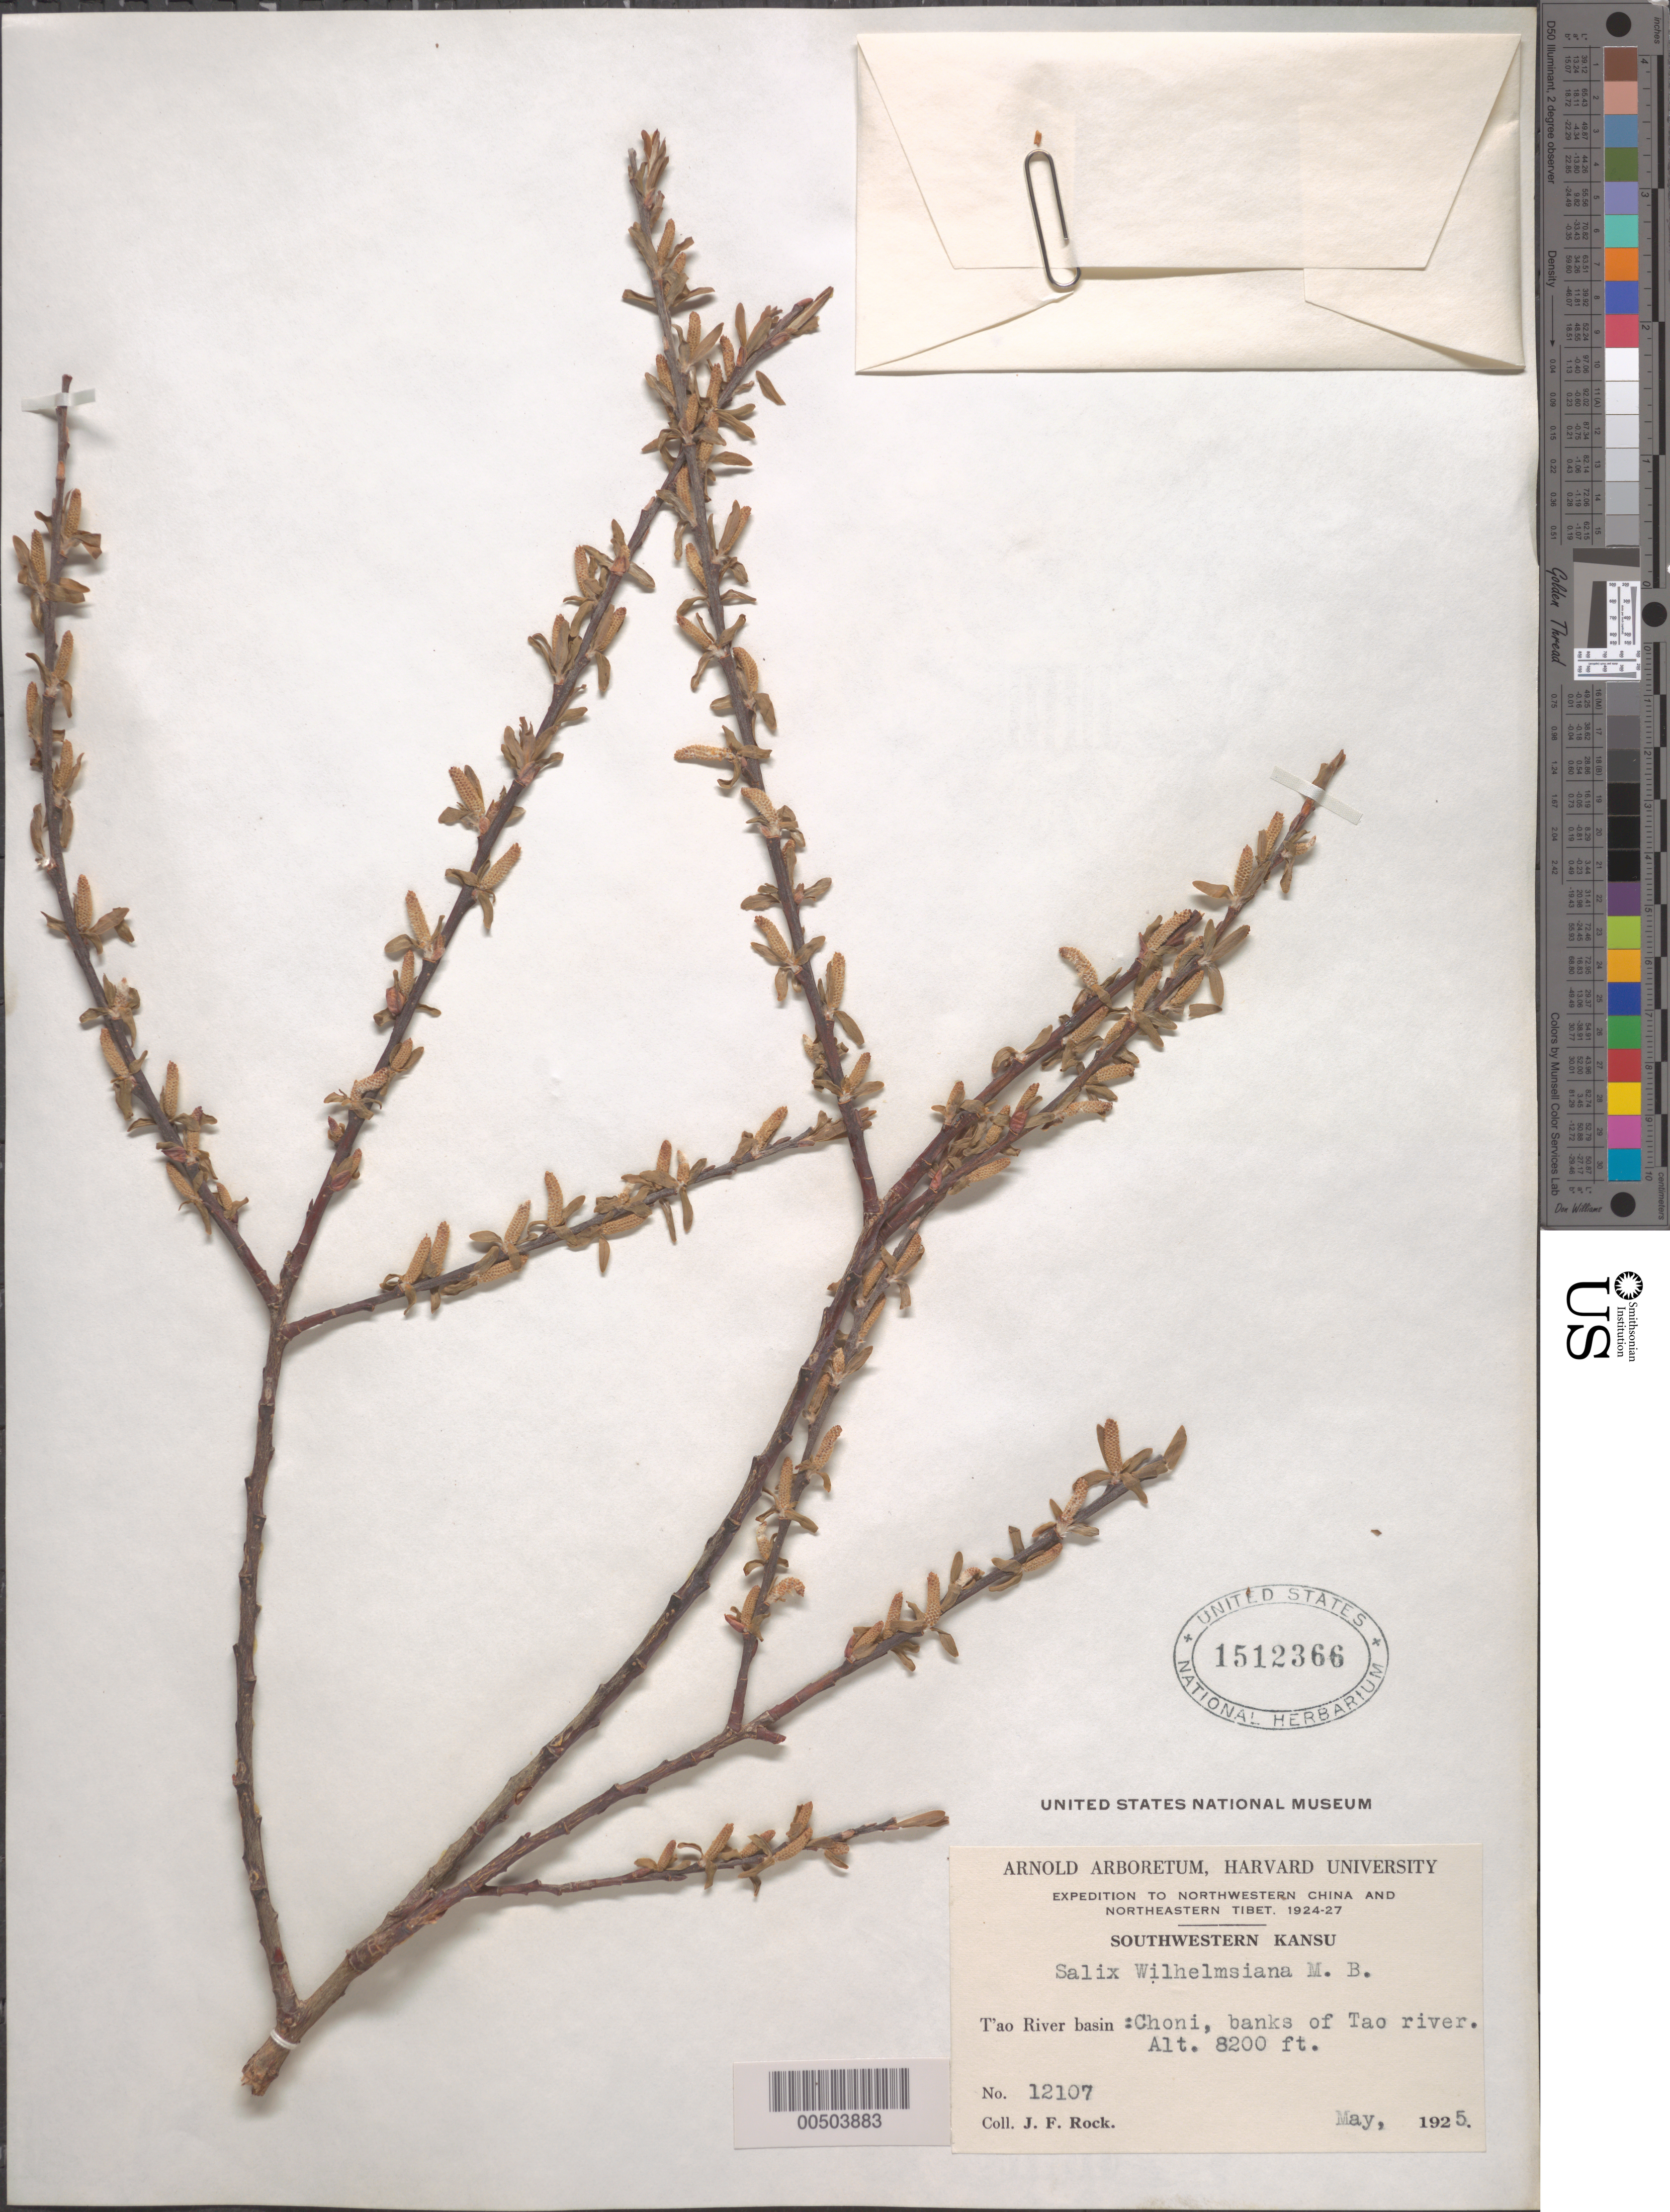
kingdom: Plantae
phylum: Tracheophyta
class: Magnoliopsida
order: Malpighiales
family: Salicaceae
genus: Salix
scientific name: Salix wilhelmsiana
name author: M. Bieb.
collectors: J. F. Rock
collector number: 12107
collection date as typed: May 1925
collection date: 1925-05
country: China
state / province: Gansu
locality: Tao River basin: Choni, banks of Tao river.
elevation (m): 2499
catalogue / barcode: US 1512366